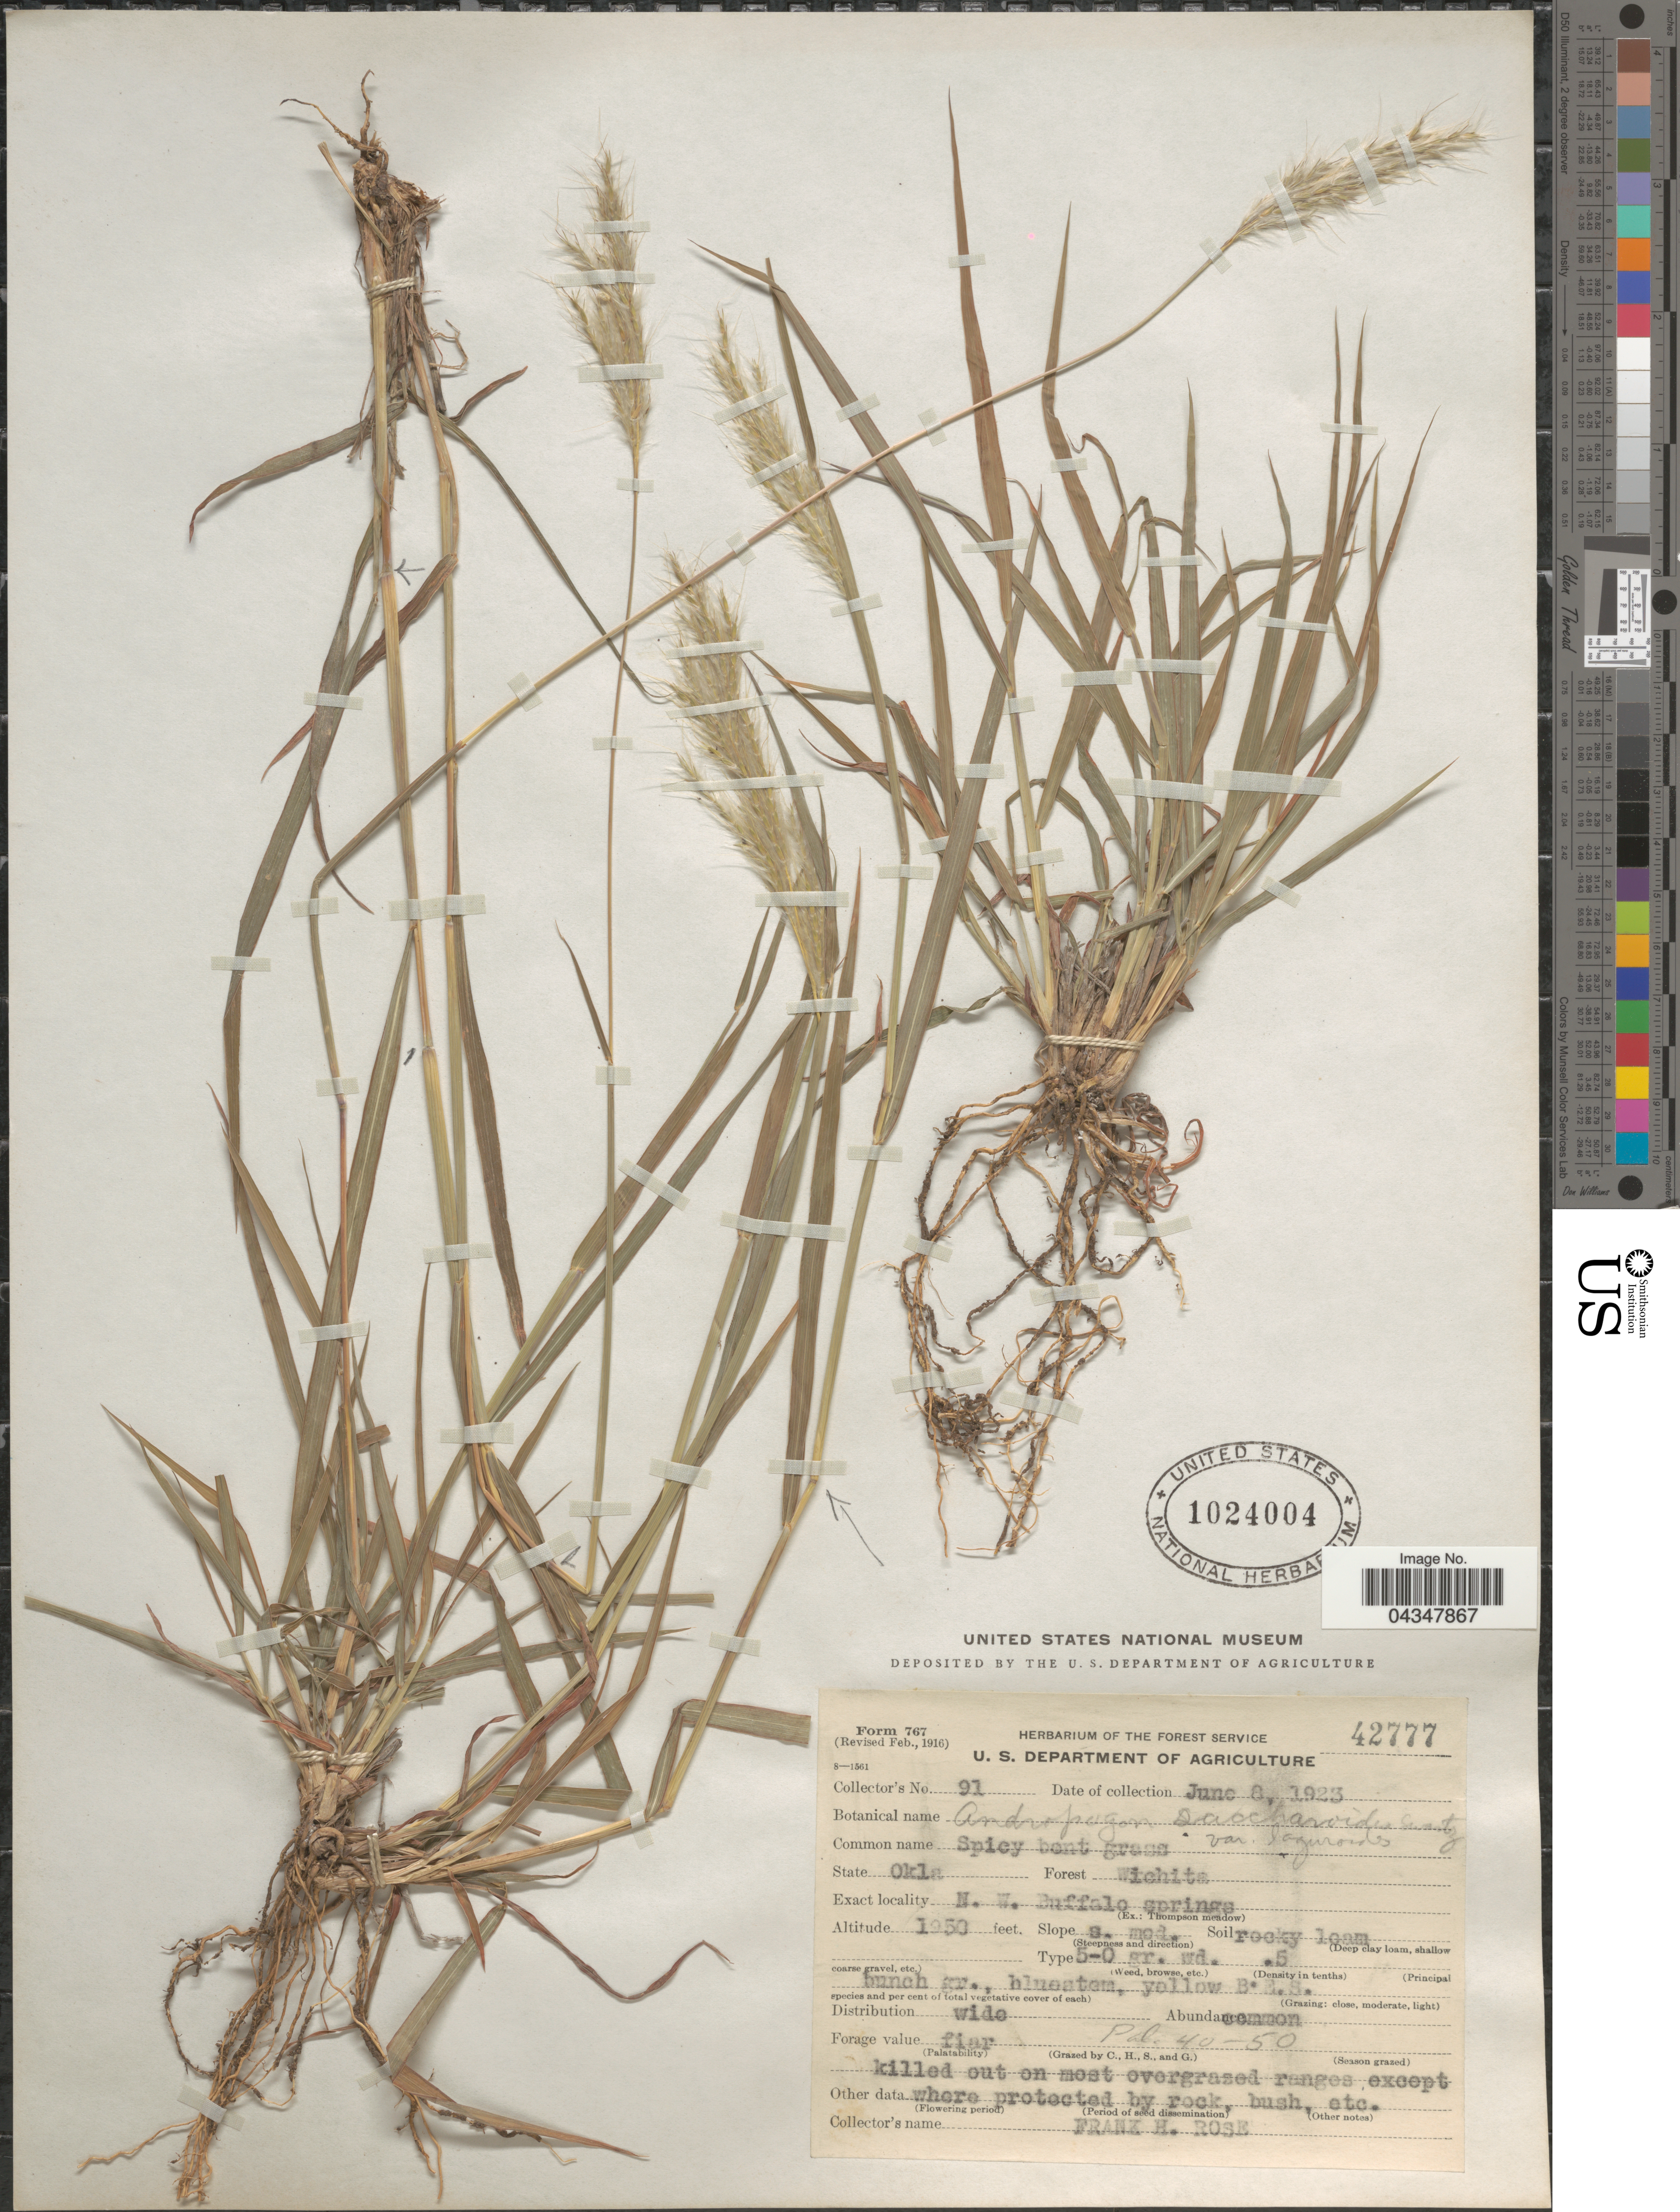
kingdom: Plantae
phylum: Tracheophyta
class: Liliopsida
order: Poales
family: Poaceae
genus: Bothriochloa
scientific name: Bothriochloa saccharoides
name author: (Sw.) Rydb.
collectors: F. H. Rose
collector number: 91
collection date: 1923-06-08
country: United States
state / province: Oklahoma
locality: Forest Wichita. N.W. Buffalo springs.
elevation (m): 594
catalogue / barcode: US 1024004